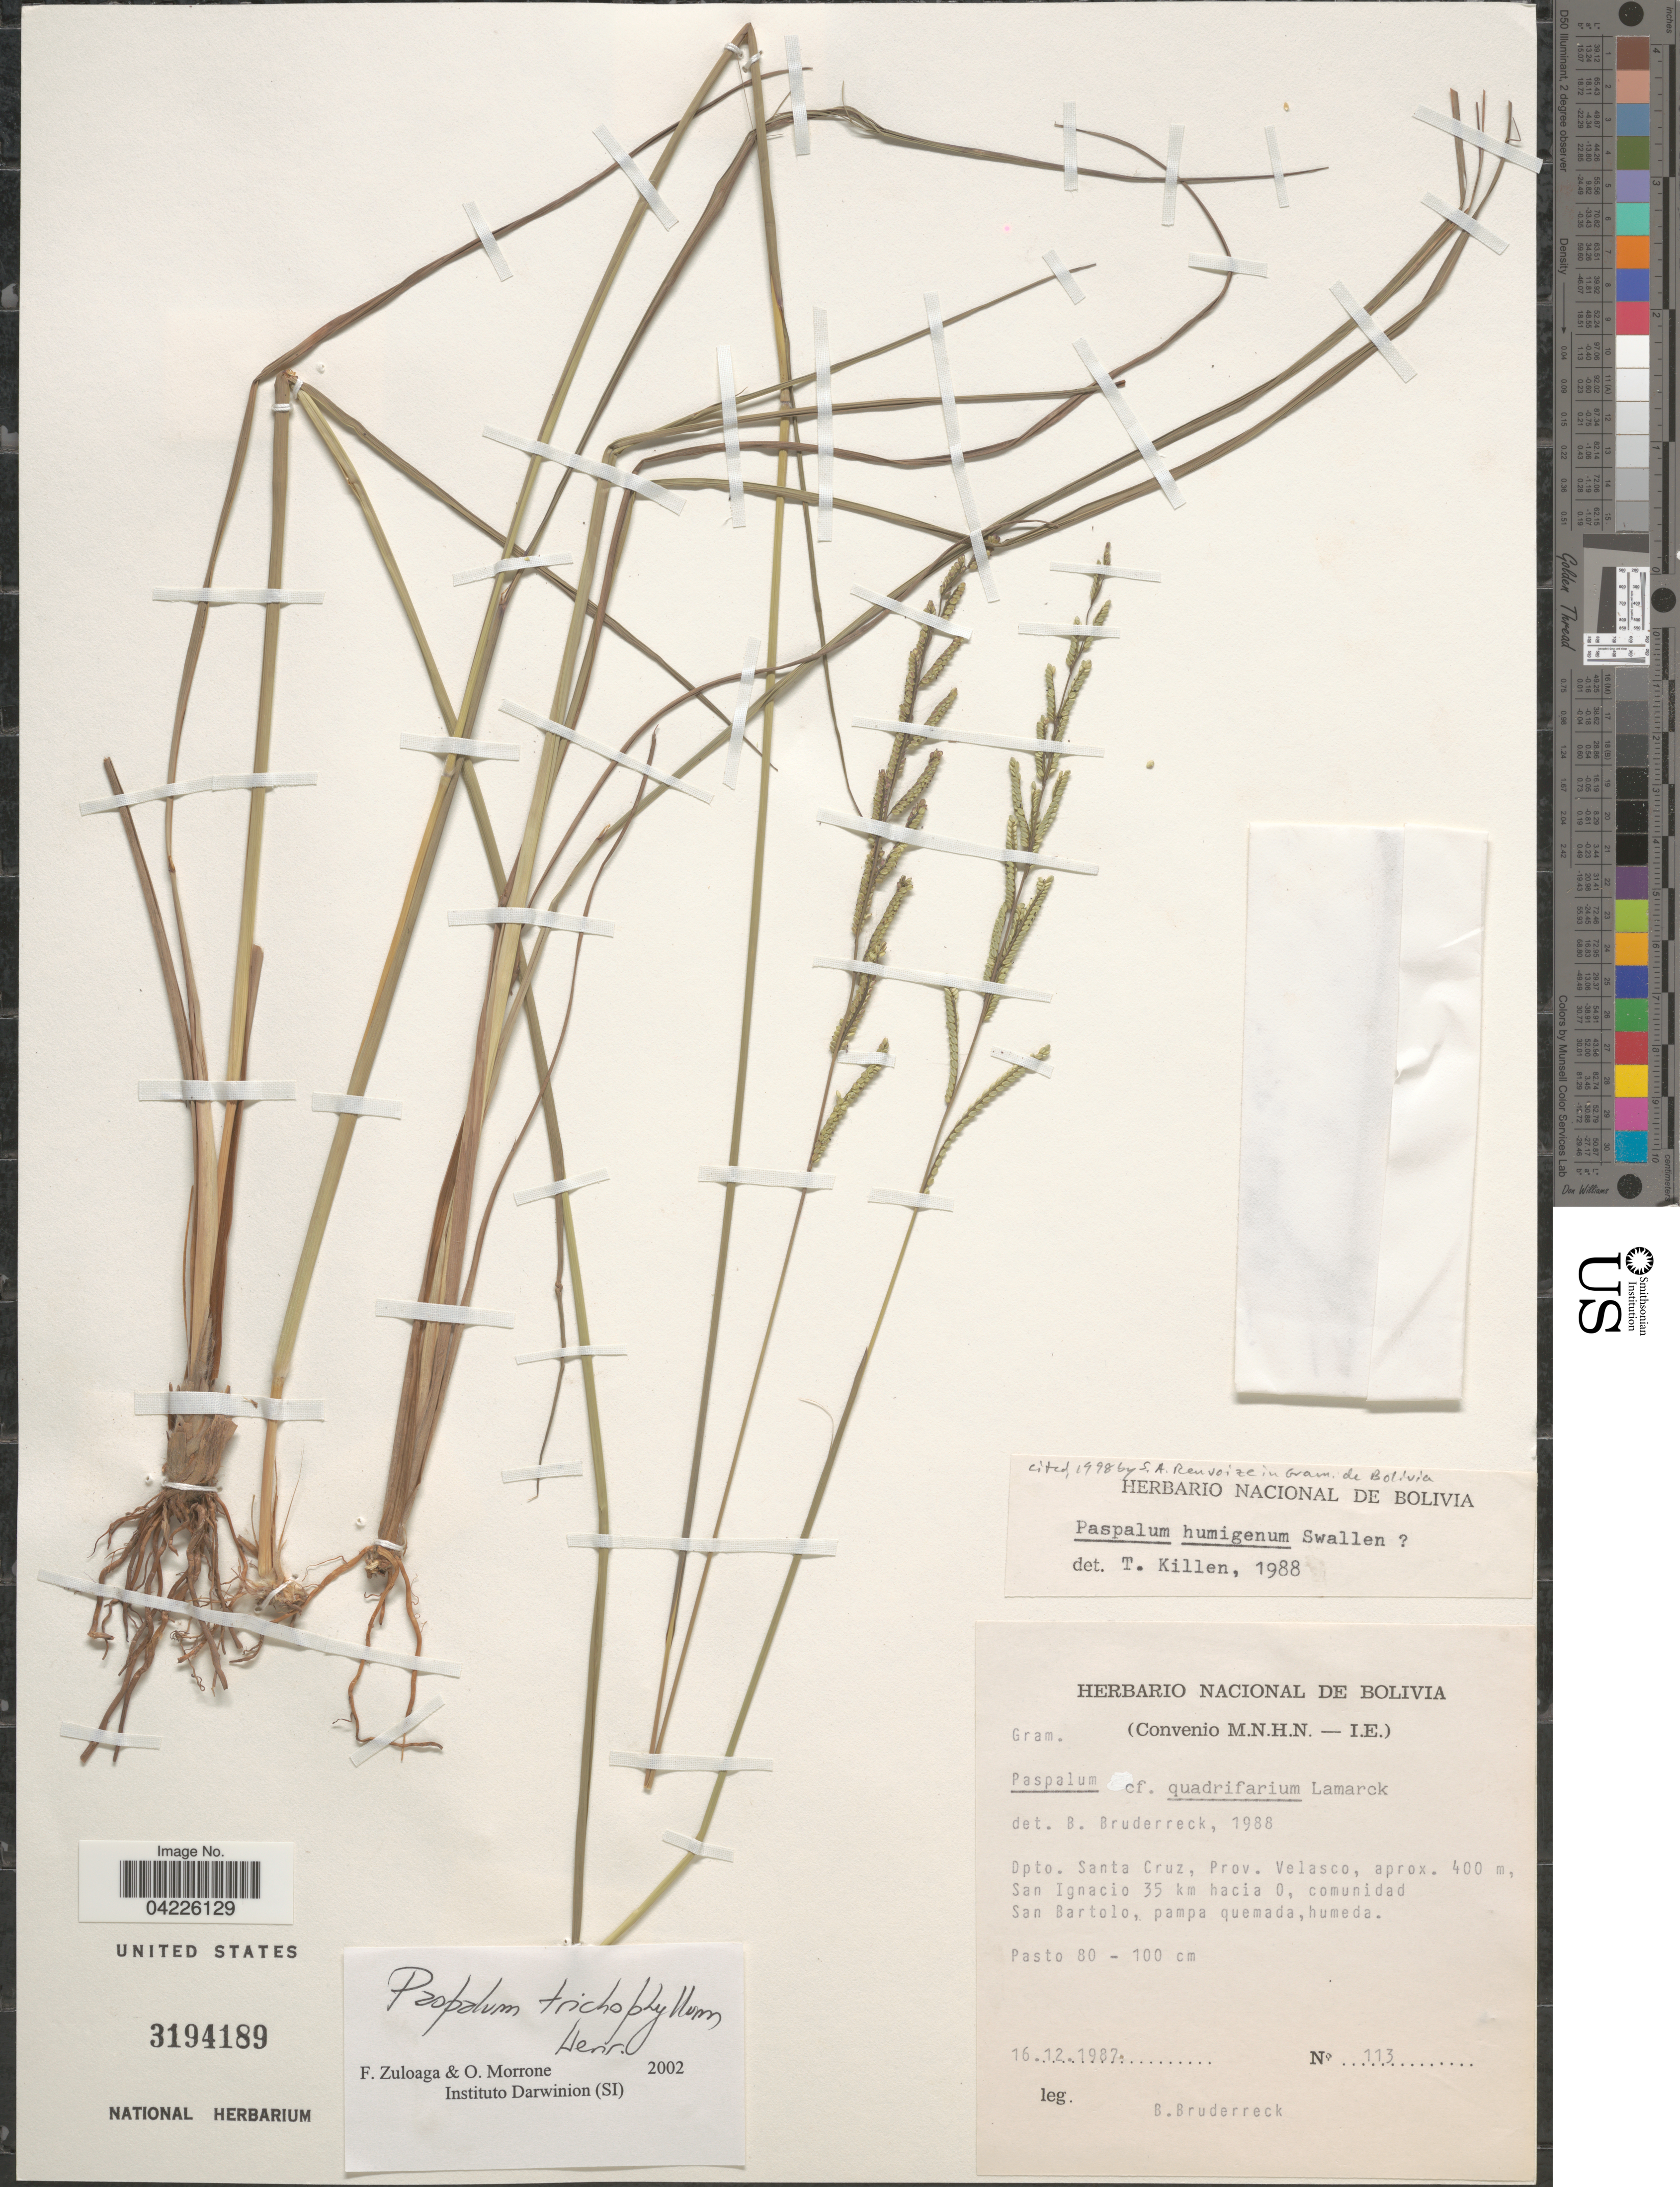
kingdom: Plantae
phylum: Tracheophyta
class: Liliopsida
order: Poales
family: Poaceae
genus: Paspalum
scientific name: Paspalum trichophyllum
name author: Henr.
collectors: B. Bruderreck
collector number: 113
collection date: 1987-12-16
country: Bolivia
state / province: Santa Cruz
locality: Dpto. Santa Cruz, Prov. Velasco, San Ignacio 35 km hacia 0, comunidada San Bartolo.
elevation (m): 400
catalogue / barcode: US 3194189